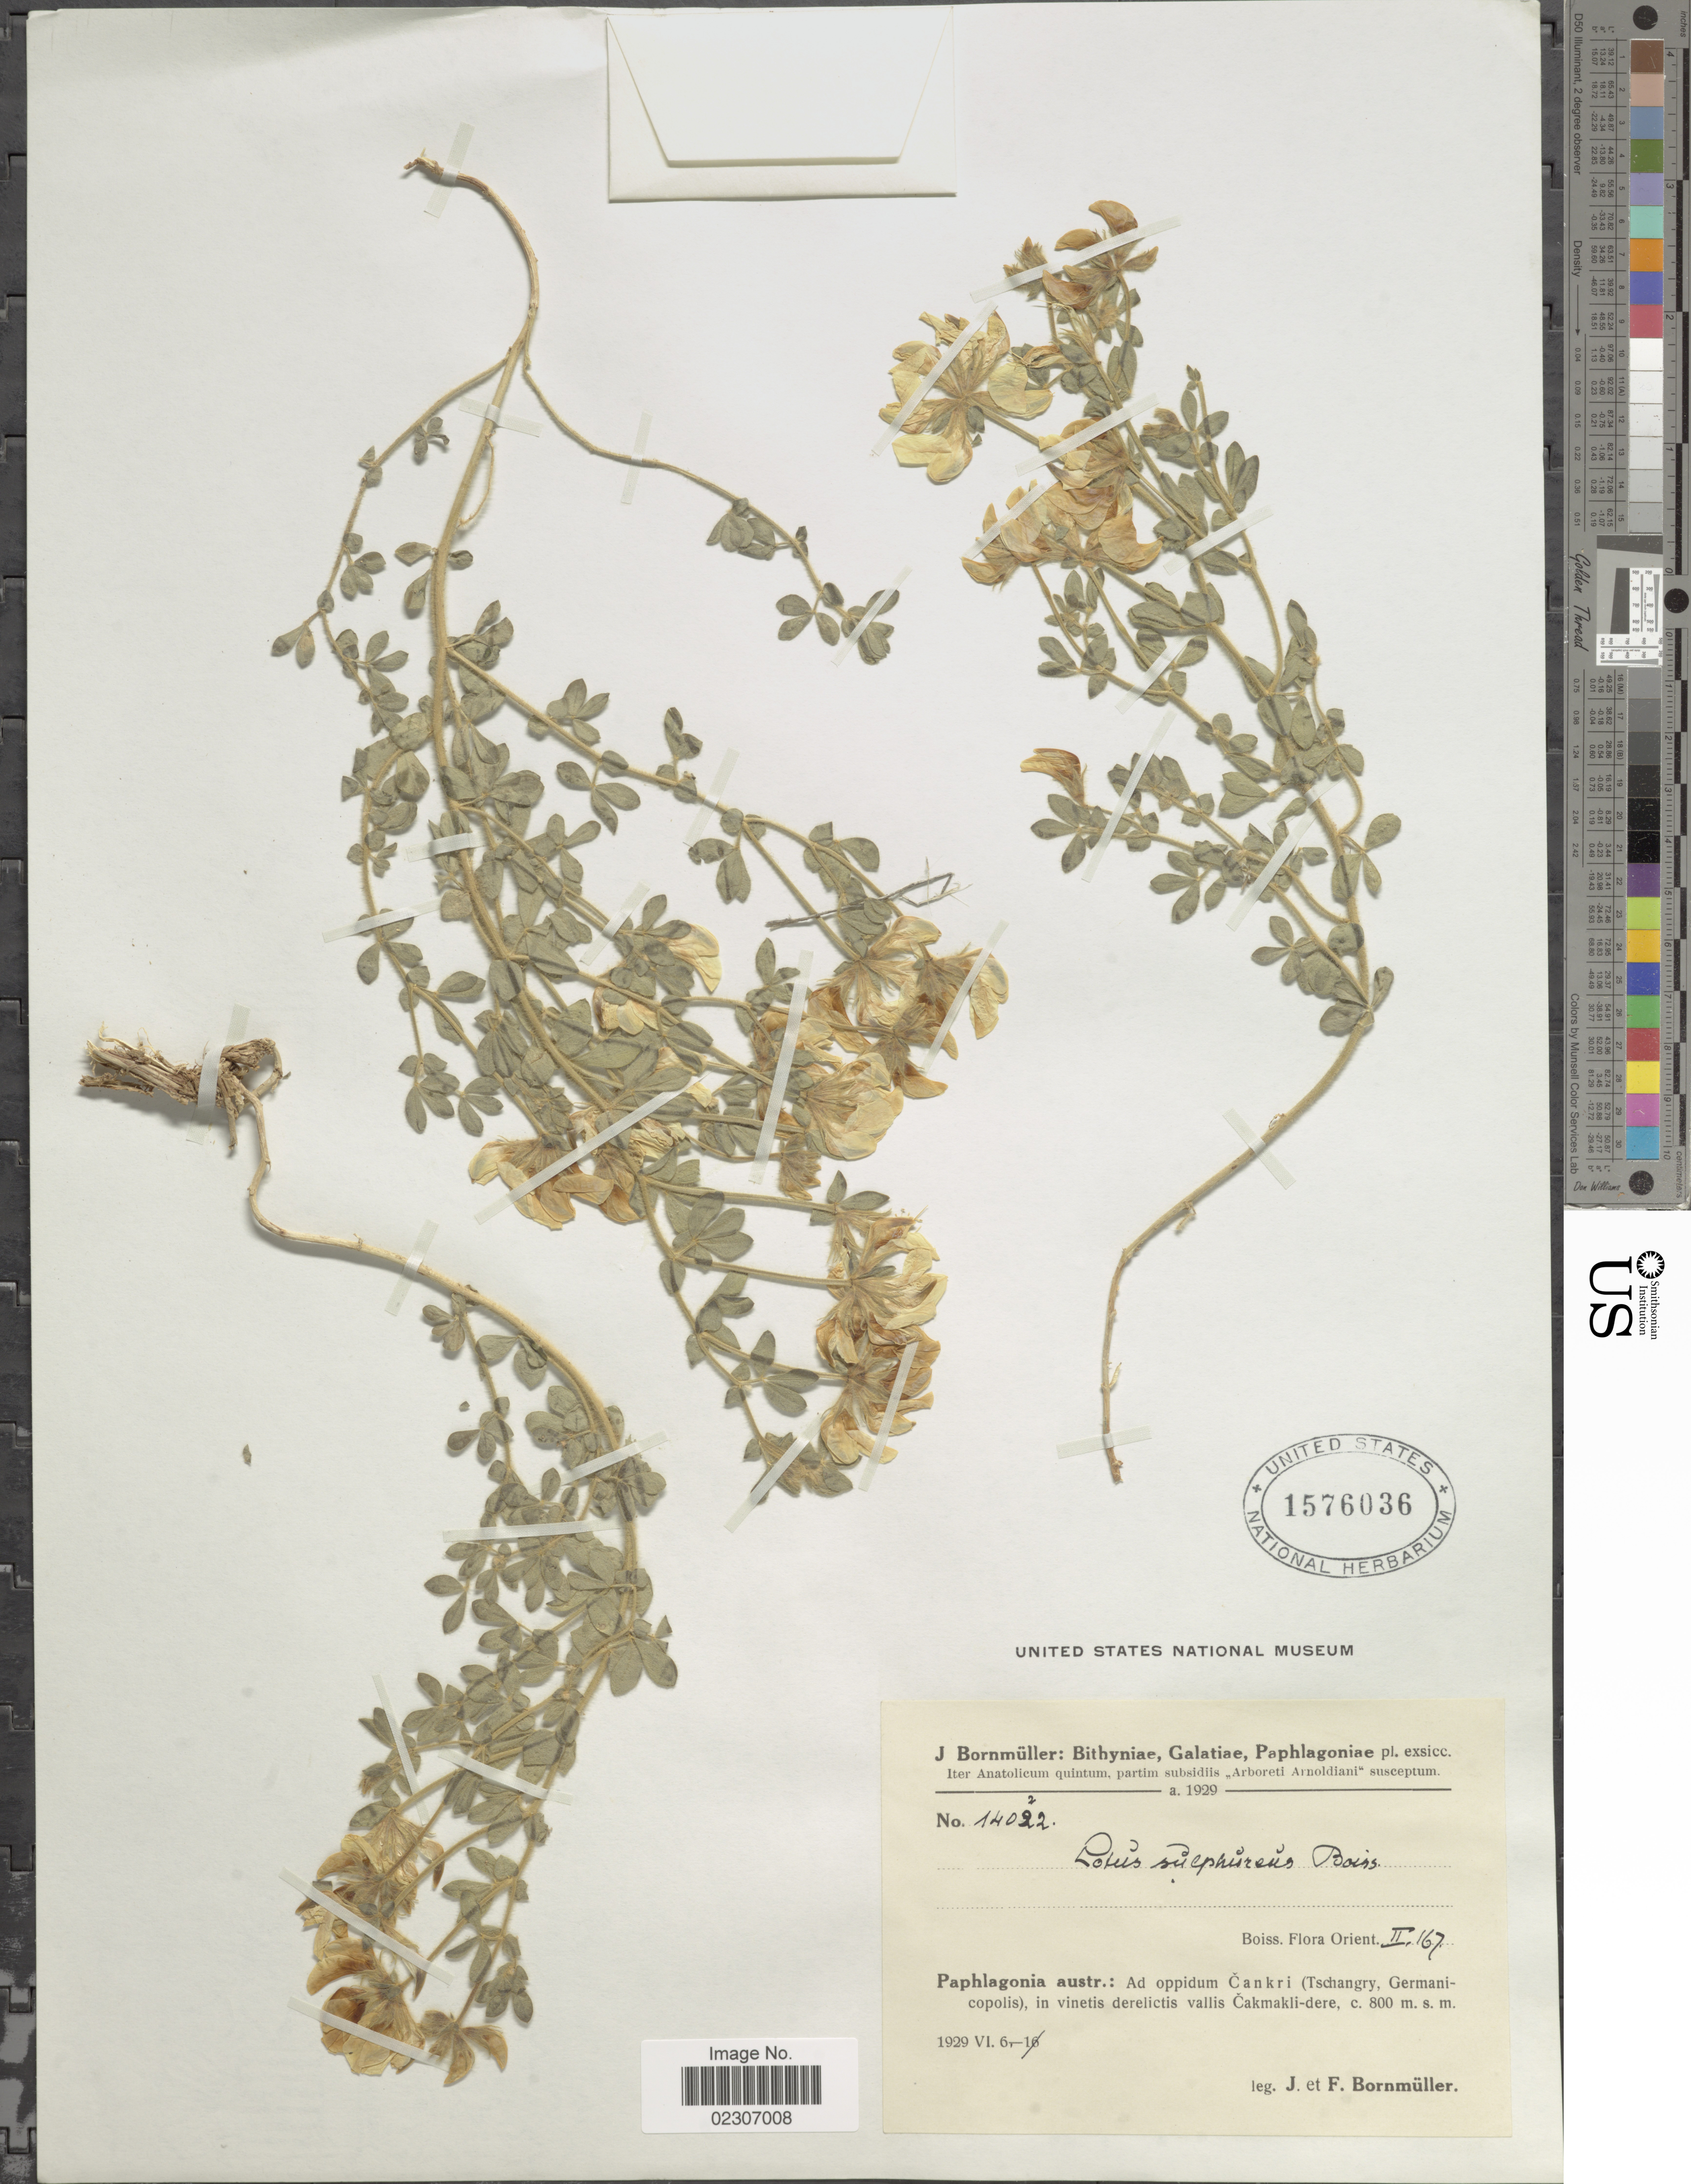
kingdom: Plantae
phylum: Tracheophyta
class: Magnoliopsida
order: Fabales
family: Fabaceae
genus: Lotus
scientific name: Lotus sulphureus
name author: Greene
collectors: J. Bornmüller & F. Bornmüller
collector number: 14022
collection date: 1929-06-06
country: Turkey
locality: Paphlagonia austr: Ad oppidum Cankri (Tschangry, Germanicopolis), in vinetis derelictis valls Cakmakli-dere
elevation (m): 800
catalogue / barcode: US 1576036